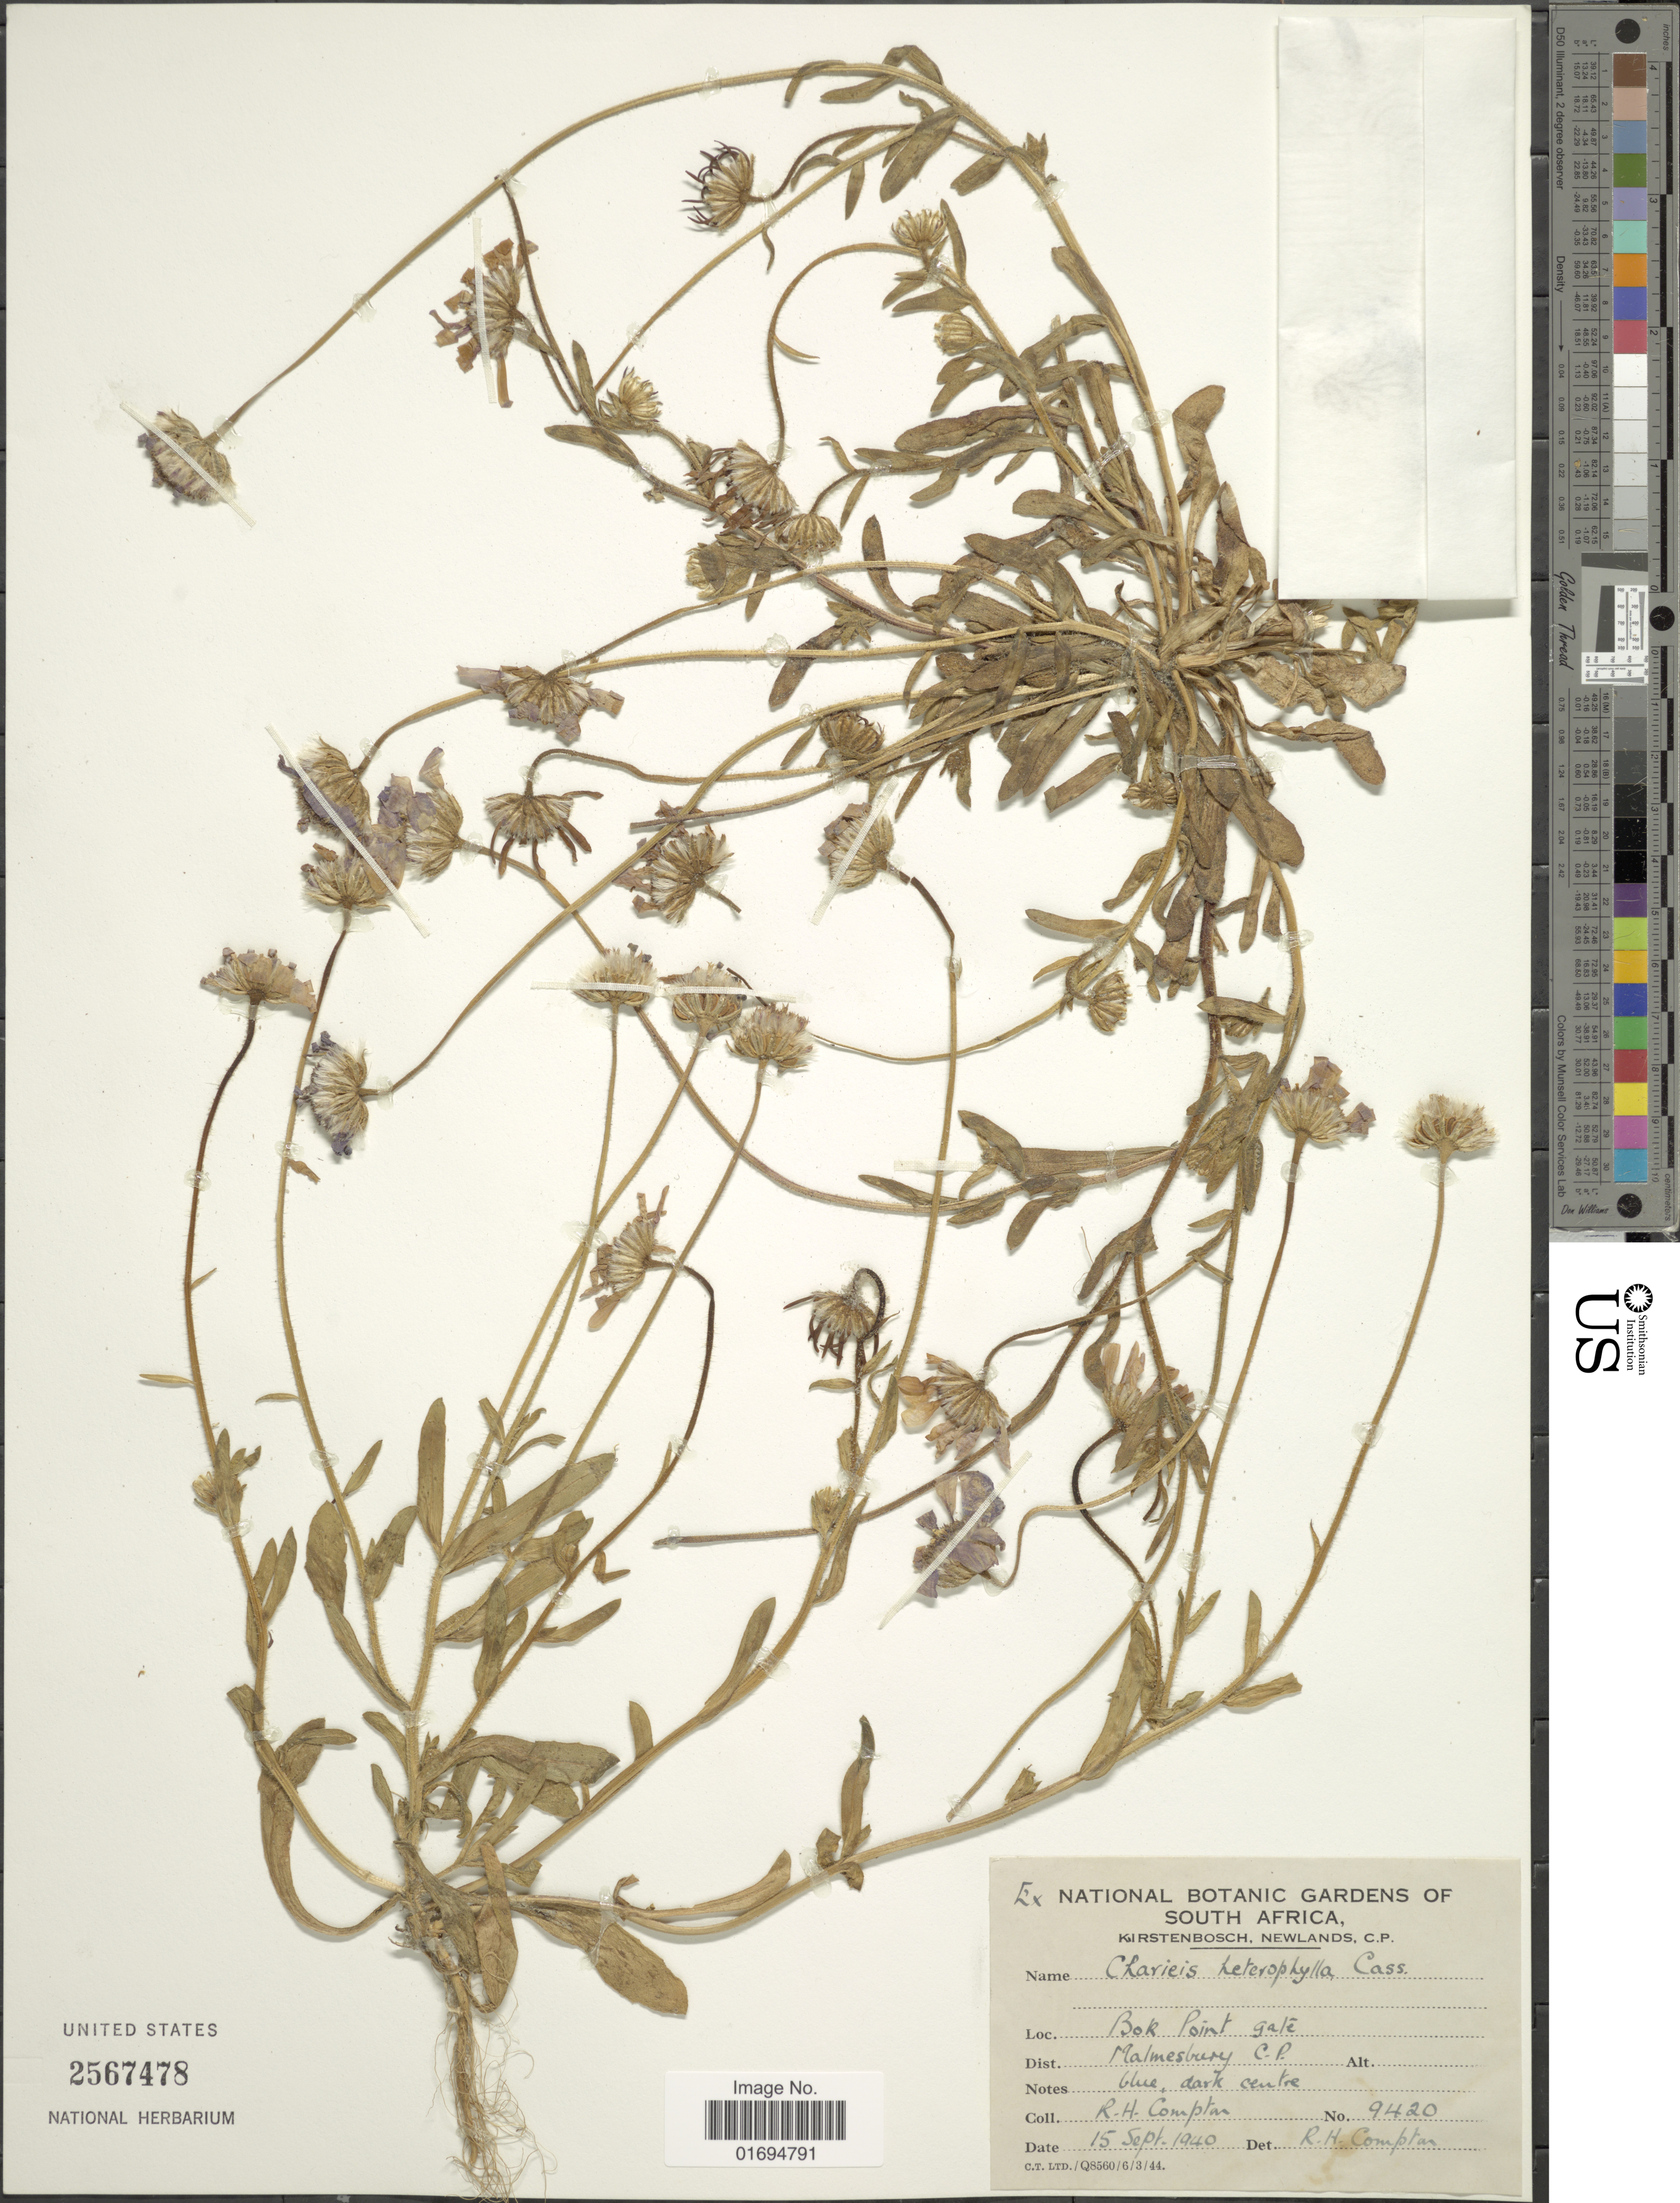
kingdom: Plantae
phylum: Tracheophyta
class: Magnoliopsida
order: Asterales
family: Asteraceae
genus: Felicia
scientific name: Felicia heterophylla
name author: (Cass.) Grau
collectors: R. H. Compton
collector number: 9420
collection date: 1940-09-15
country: South Africa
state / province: Western Cape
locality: Bok Point Gate, Malmesburg, C. P.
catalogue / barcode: US 2567478